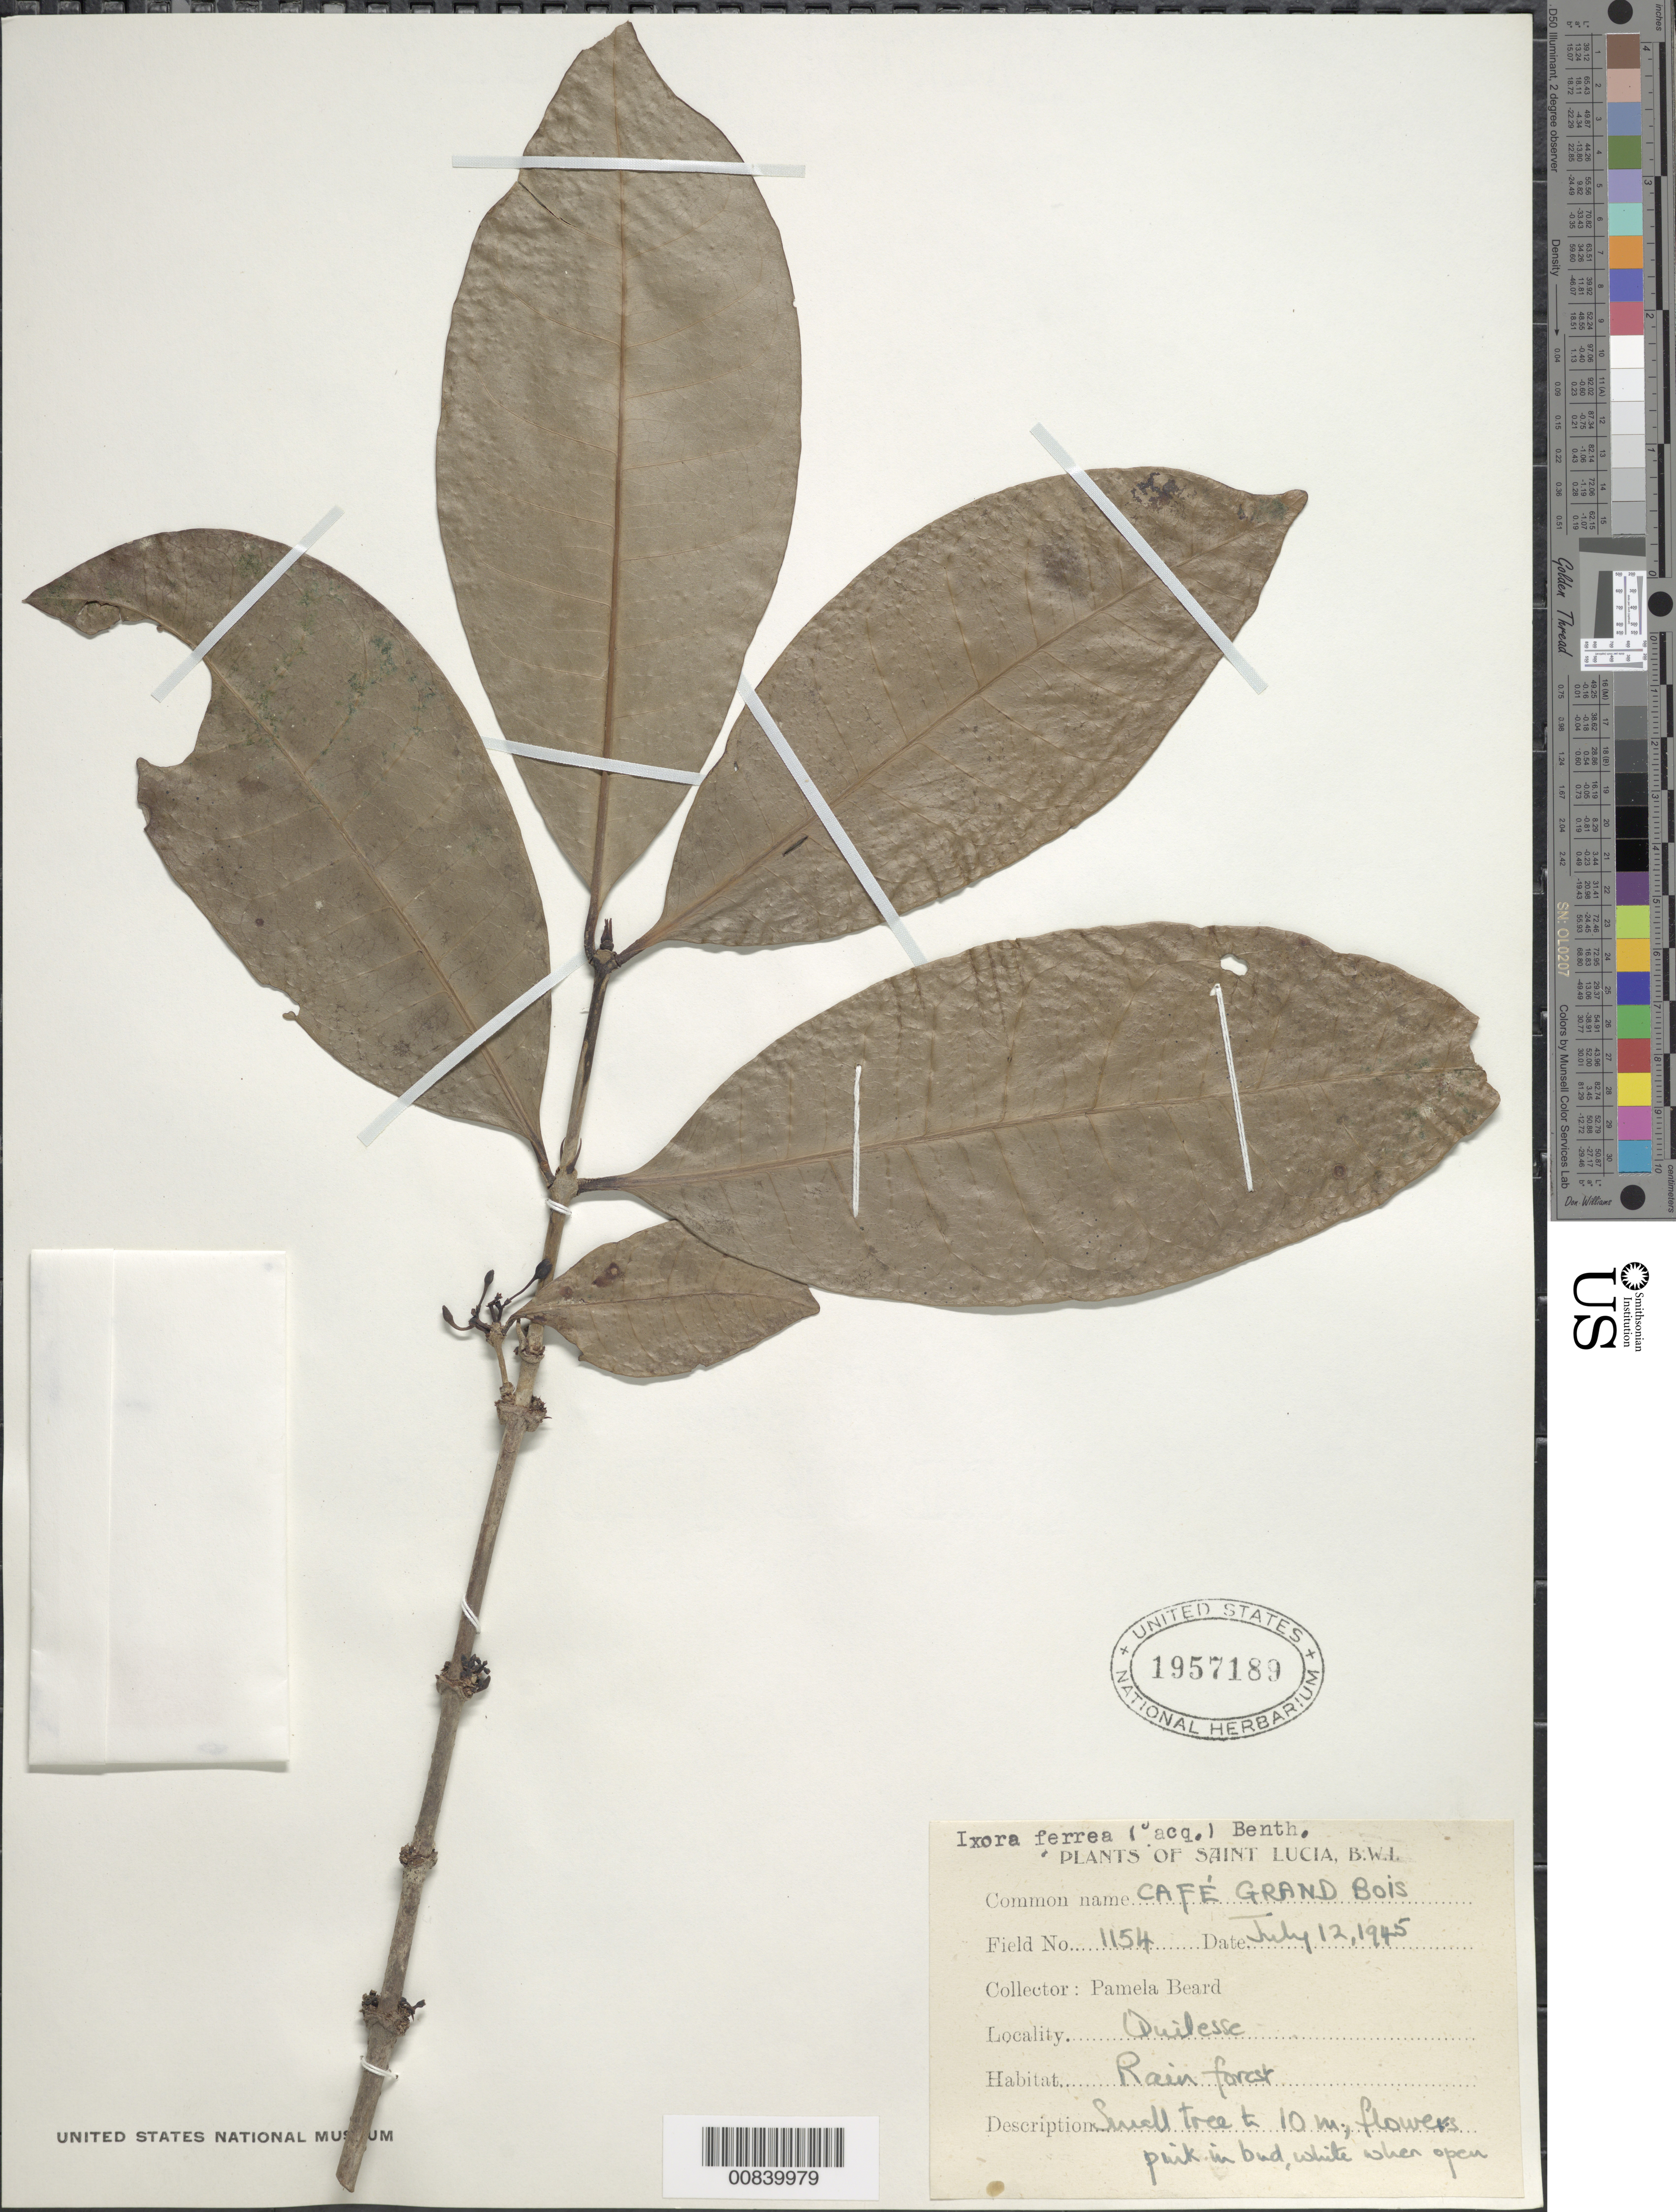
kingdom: Plantae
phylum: Tracheophyta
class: Magnoliopsida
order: Gentianales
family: Rubiaceae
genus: Ixora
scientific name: Ixora ferrea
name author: (Jacq.) Benth.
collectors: P. Beard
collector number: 1154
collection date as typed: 12 Jul 1945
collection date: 1945-07-12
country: St. Lucia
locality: Quilesse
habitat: Rainforest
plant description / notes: Common name: Café grand bois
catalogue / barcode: US 1957189